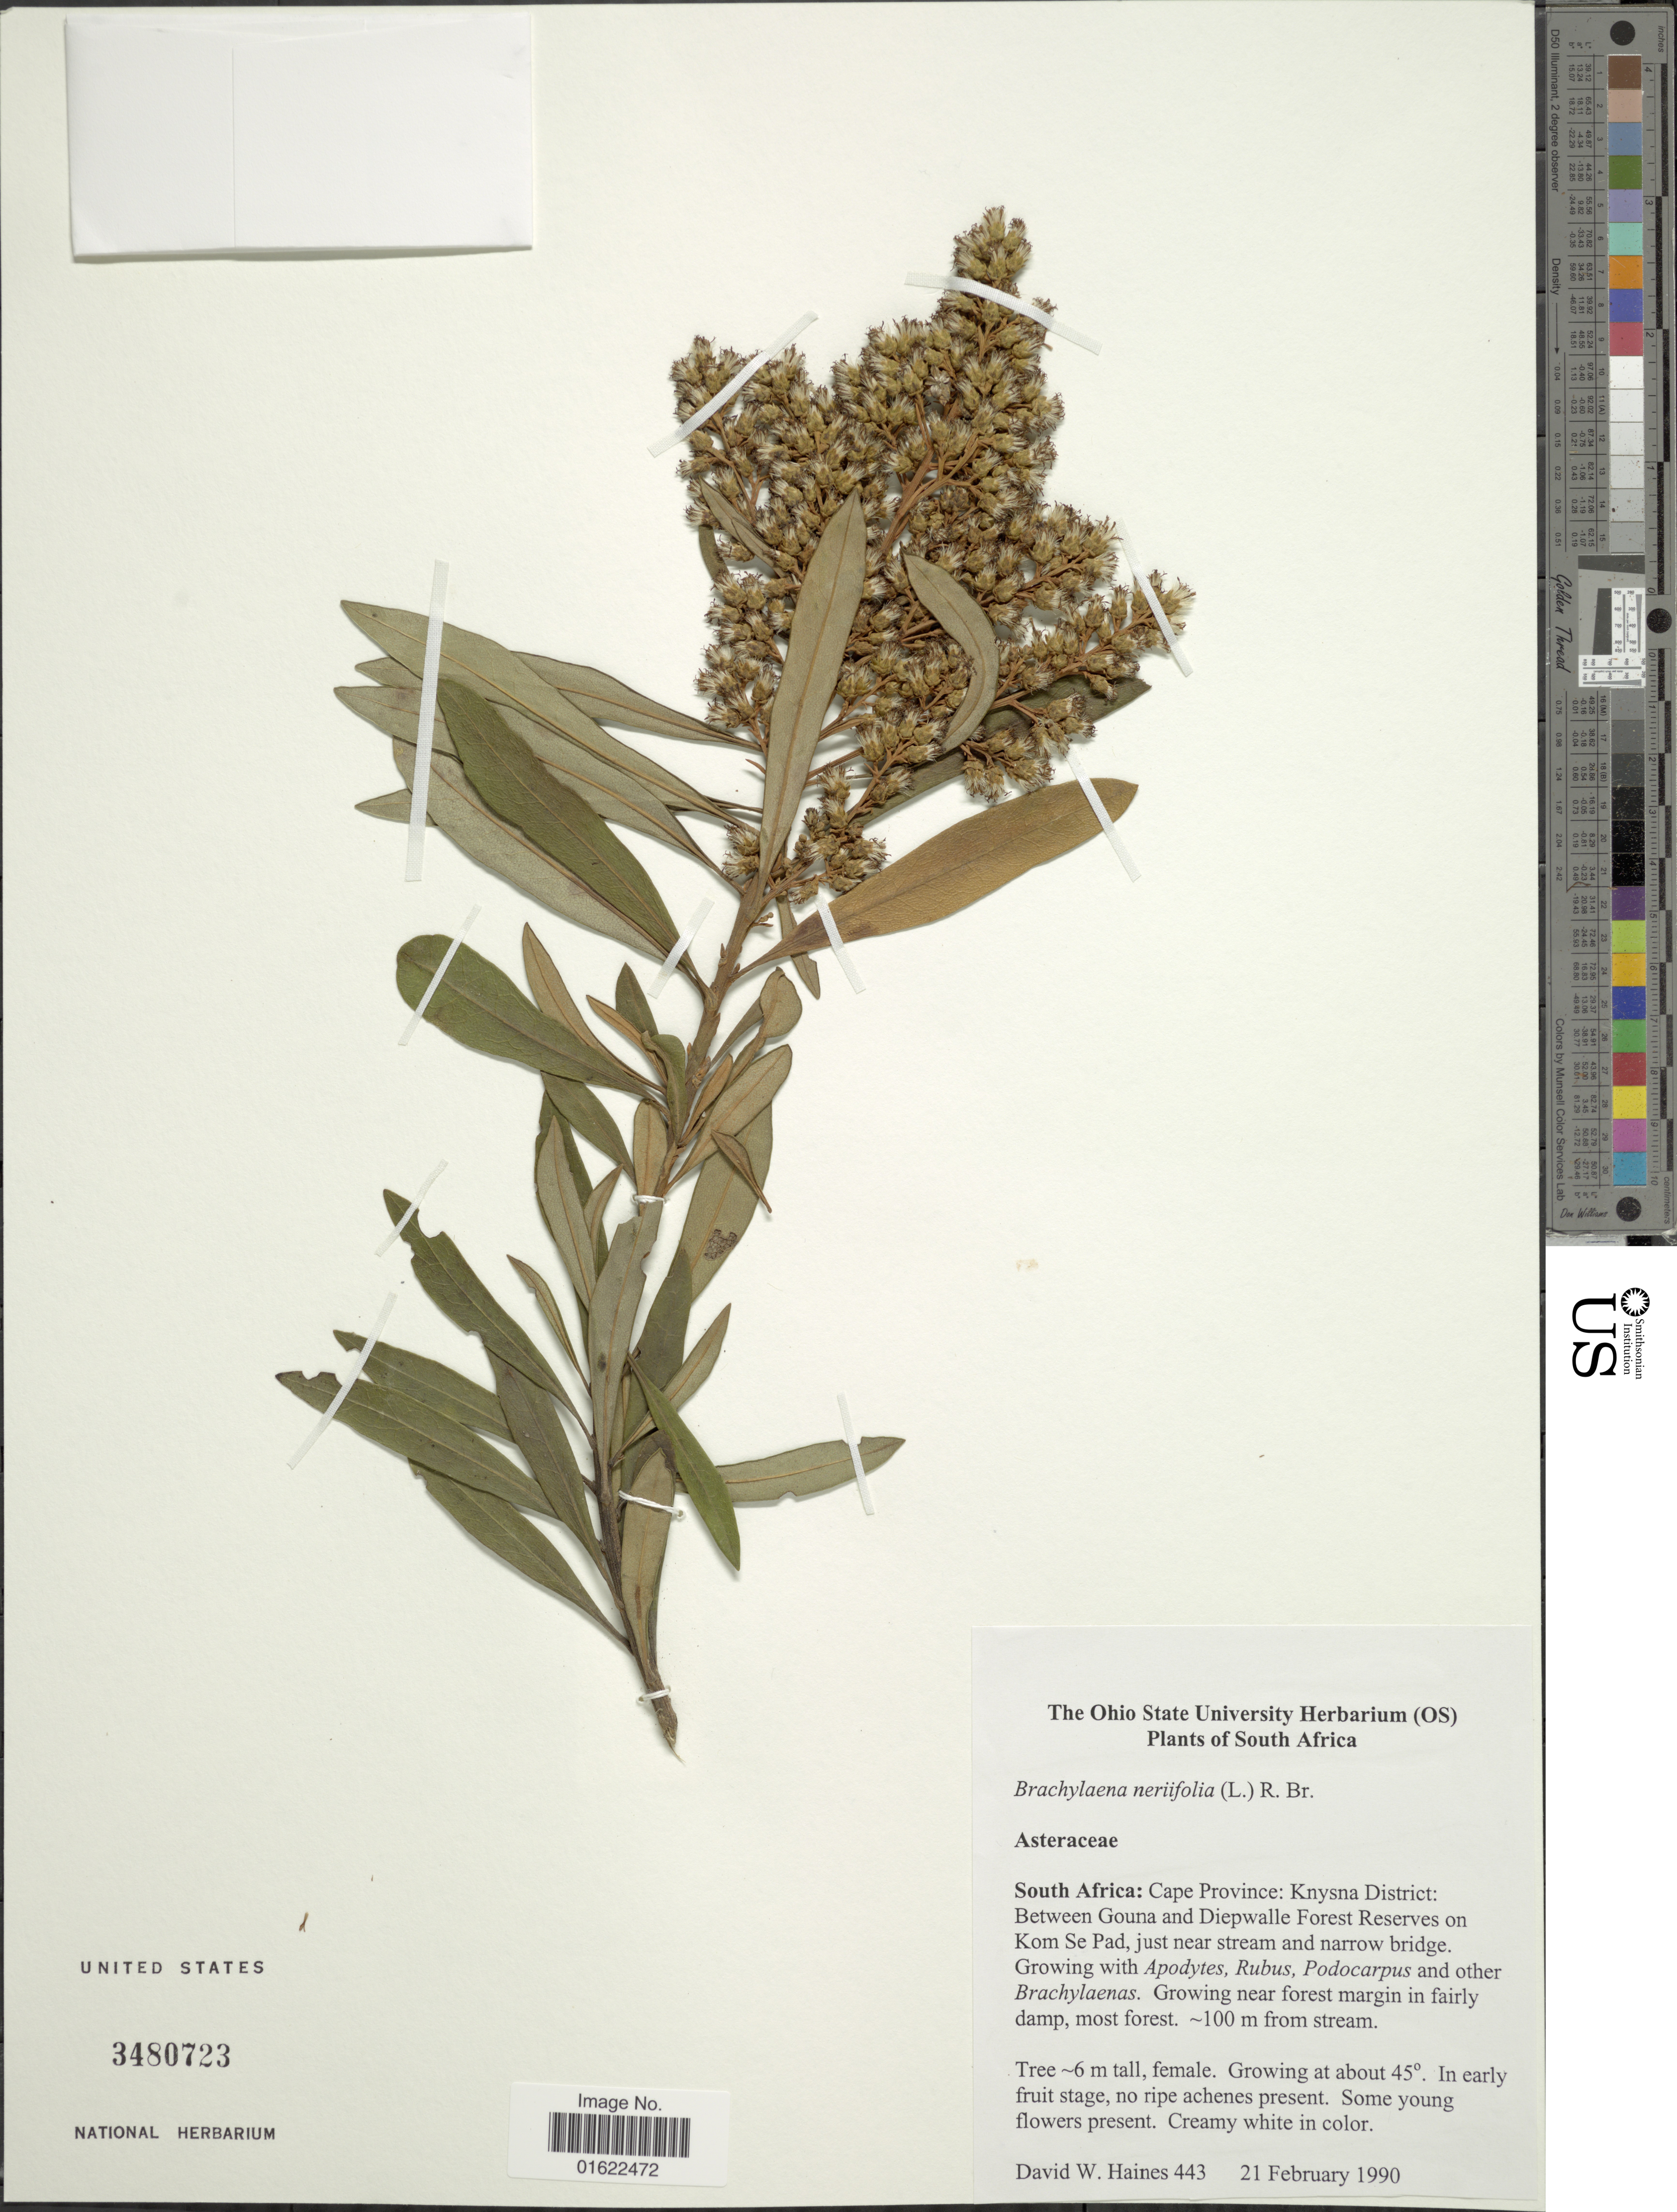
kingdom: Plantae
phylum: Tracheophyta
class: Magnoliopsida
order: Asterales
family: Asteraceae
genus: Brachylaena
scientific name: Brachylaena neriifolia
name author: (L.) R. Br.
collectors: D. Haines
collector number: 443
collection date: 1990-02-21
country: South Africa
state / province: Western Cape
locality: Knysna District: Between Gouna and Diepwalle Forest Reserves on Kom Se Pad, just near stream and narrow bridge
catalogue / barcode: US 3480723